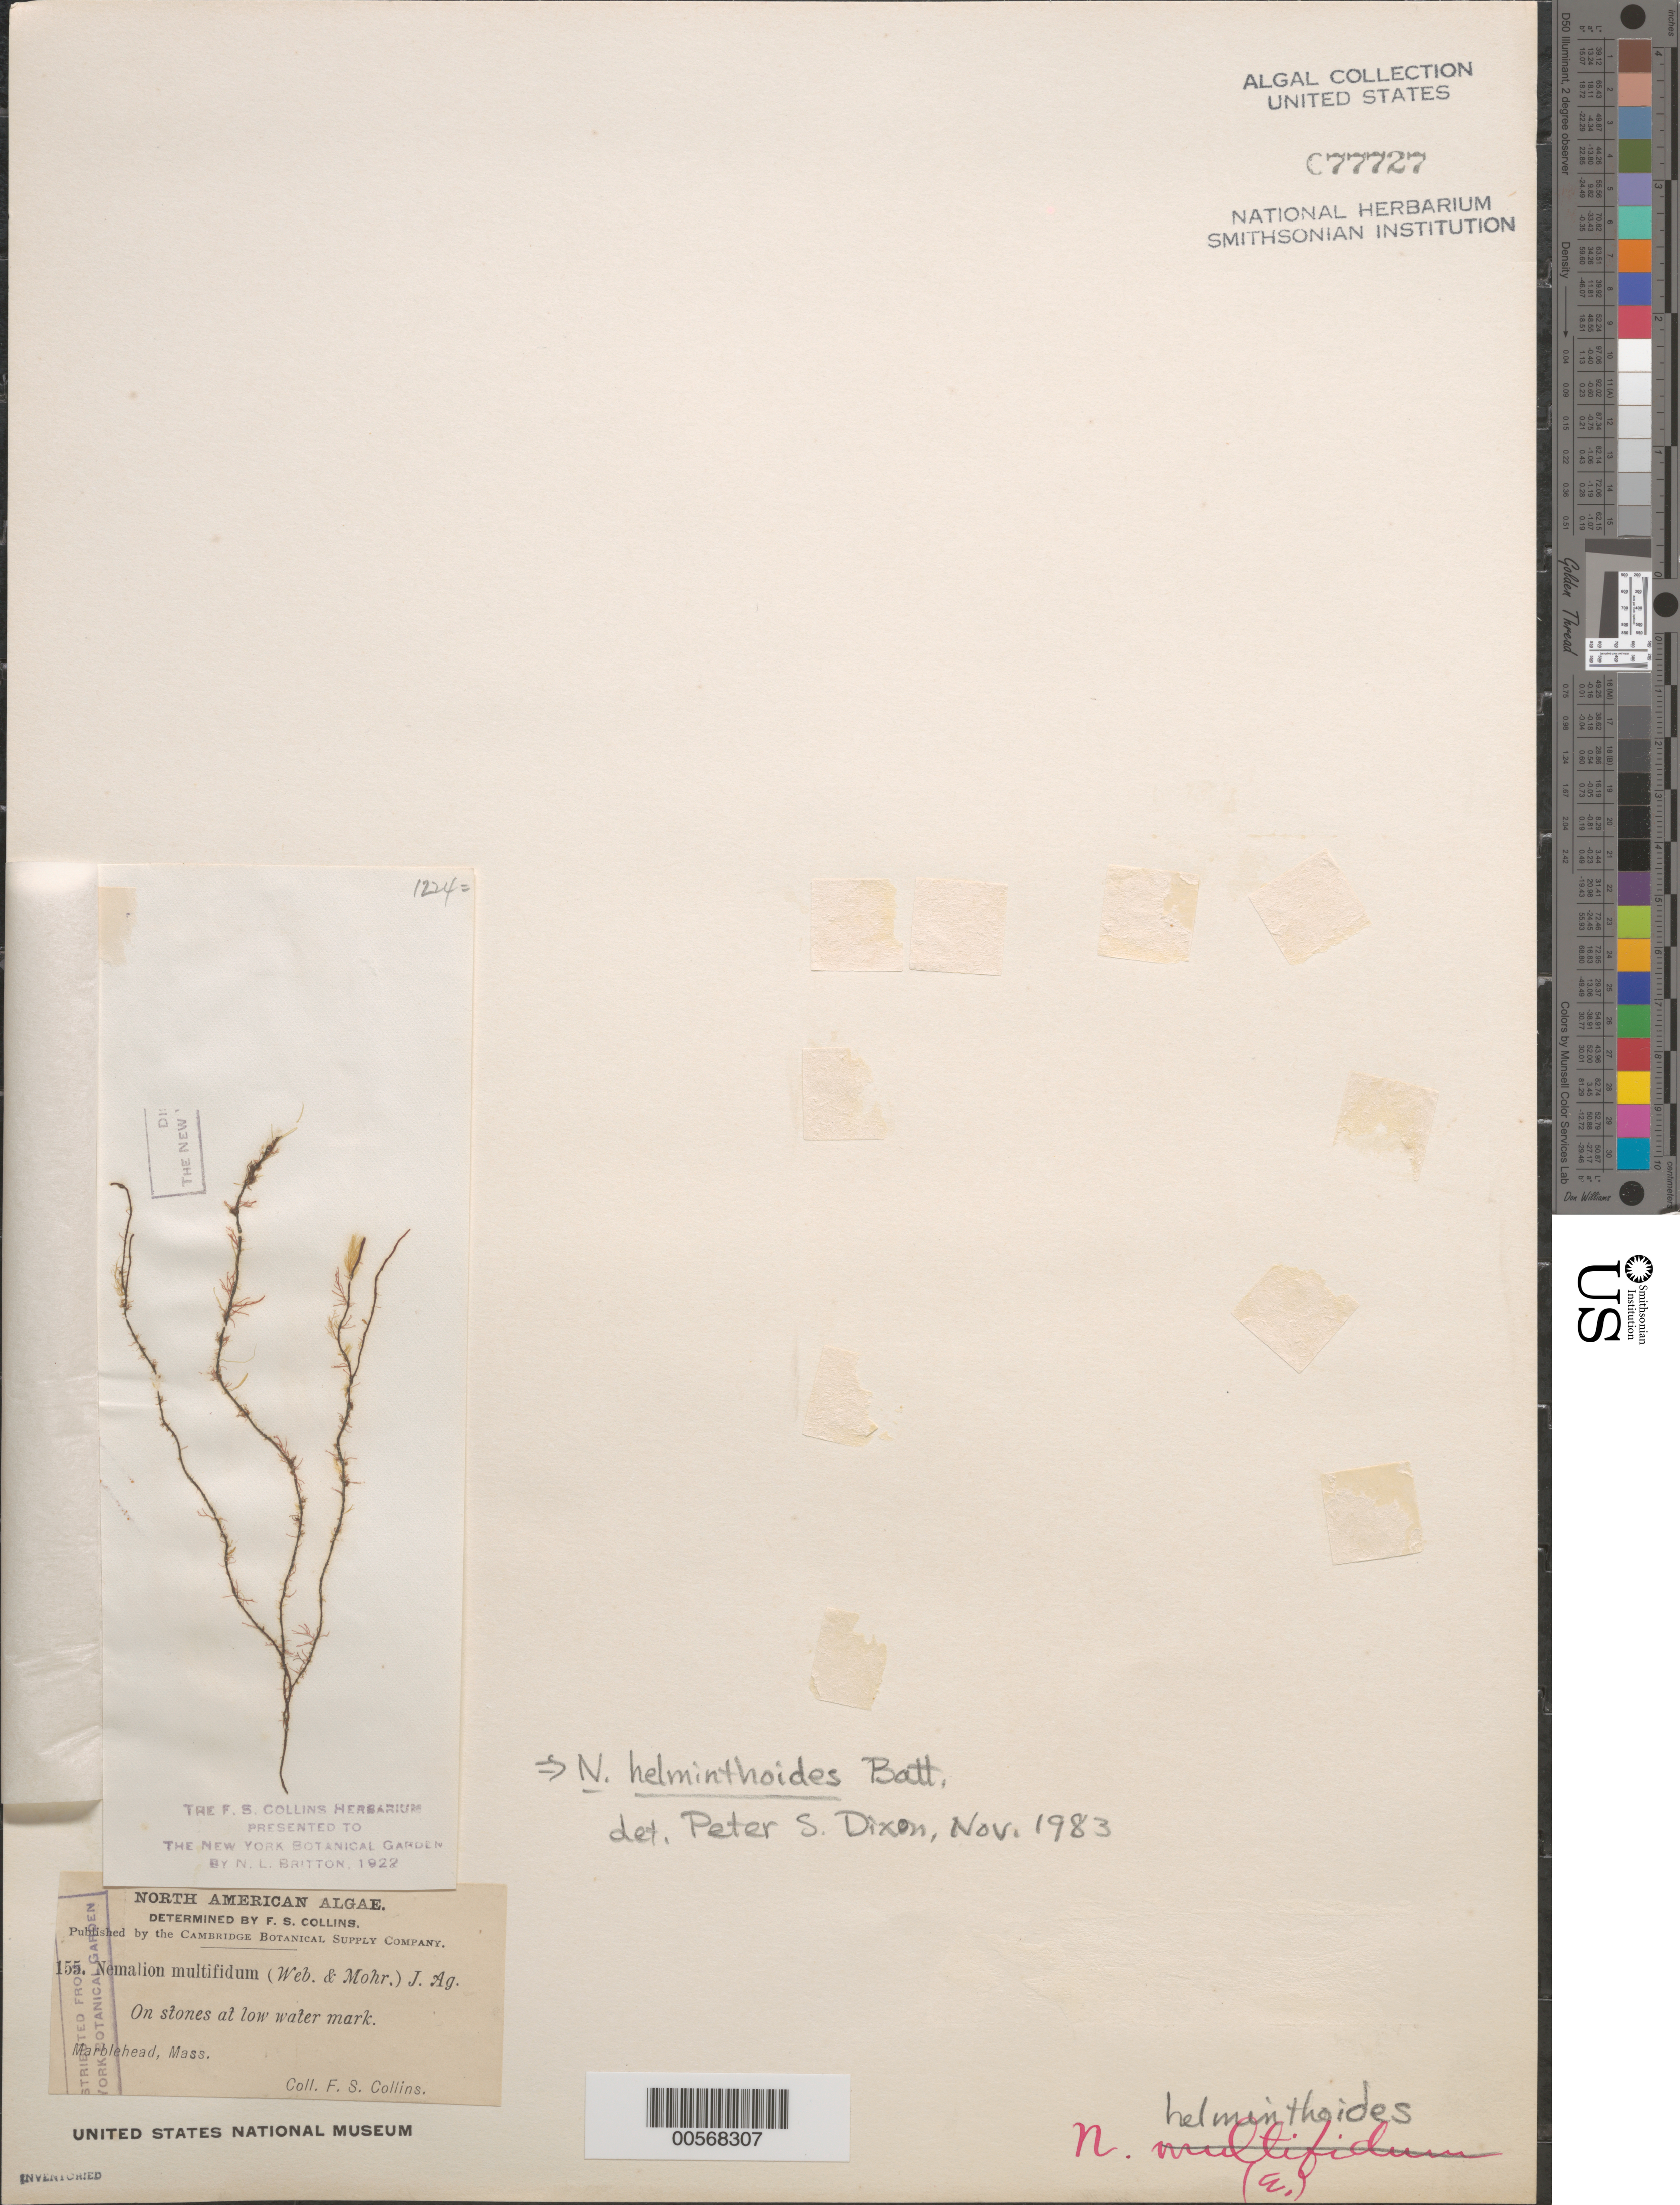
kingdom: Plantae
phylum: Rhodophyta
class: Florideophyceae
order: Nemaliales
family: Nemaliaceae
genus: Nemalion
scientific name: Nemalion multifidum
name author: (Lyngb.) Chauvin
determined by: Algae name updating Project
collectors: F. Collins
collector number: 155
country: United States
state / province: Massachusetts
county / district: Essex County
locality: Marblehead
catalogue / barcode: US 77727